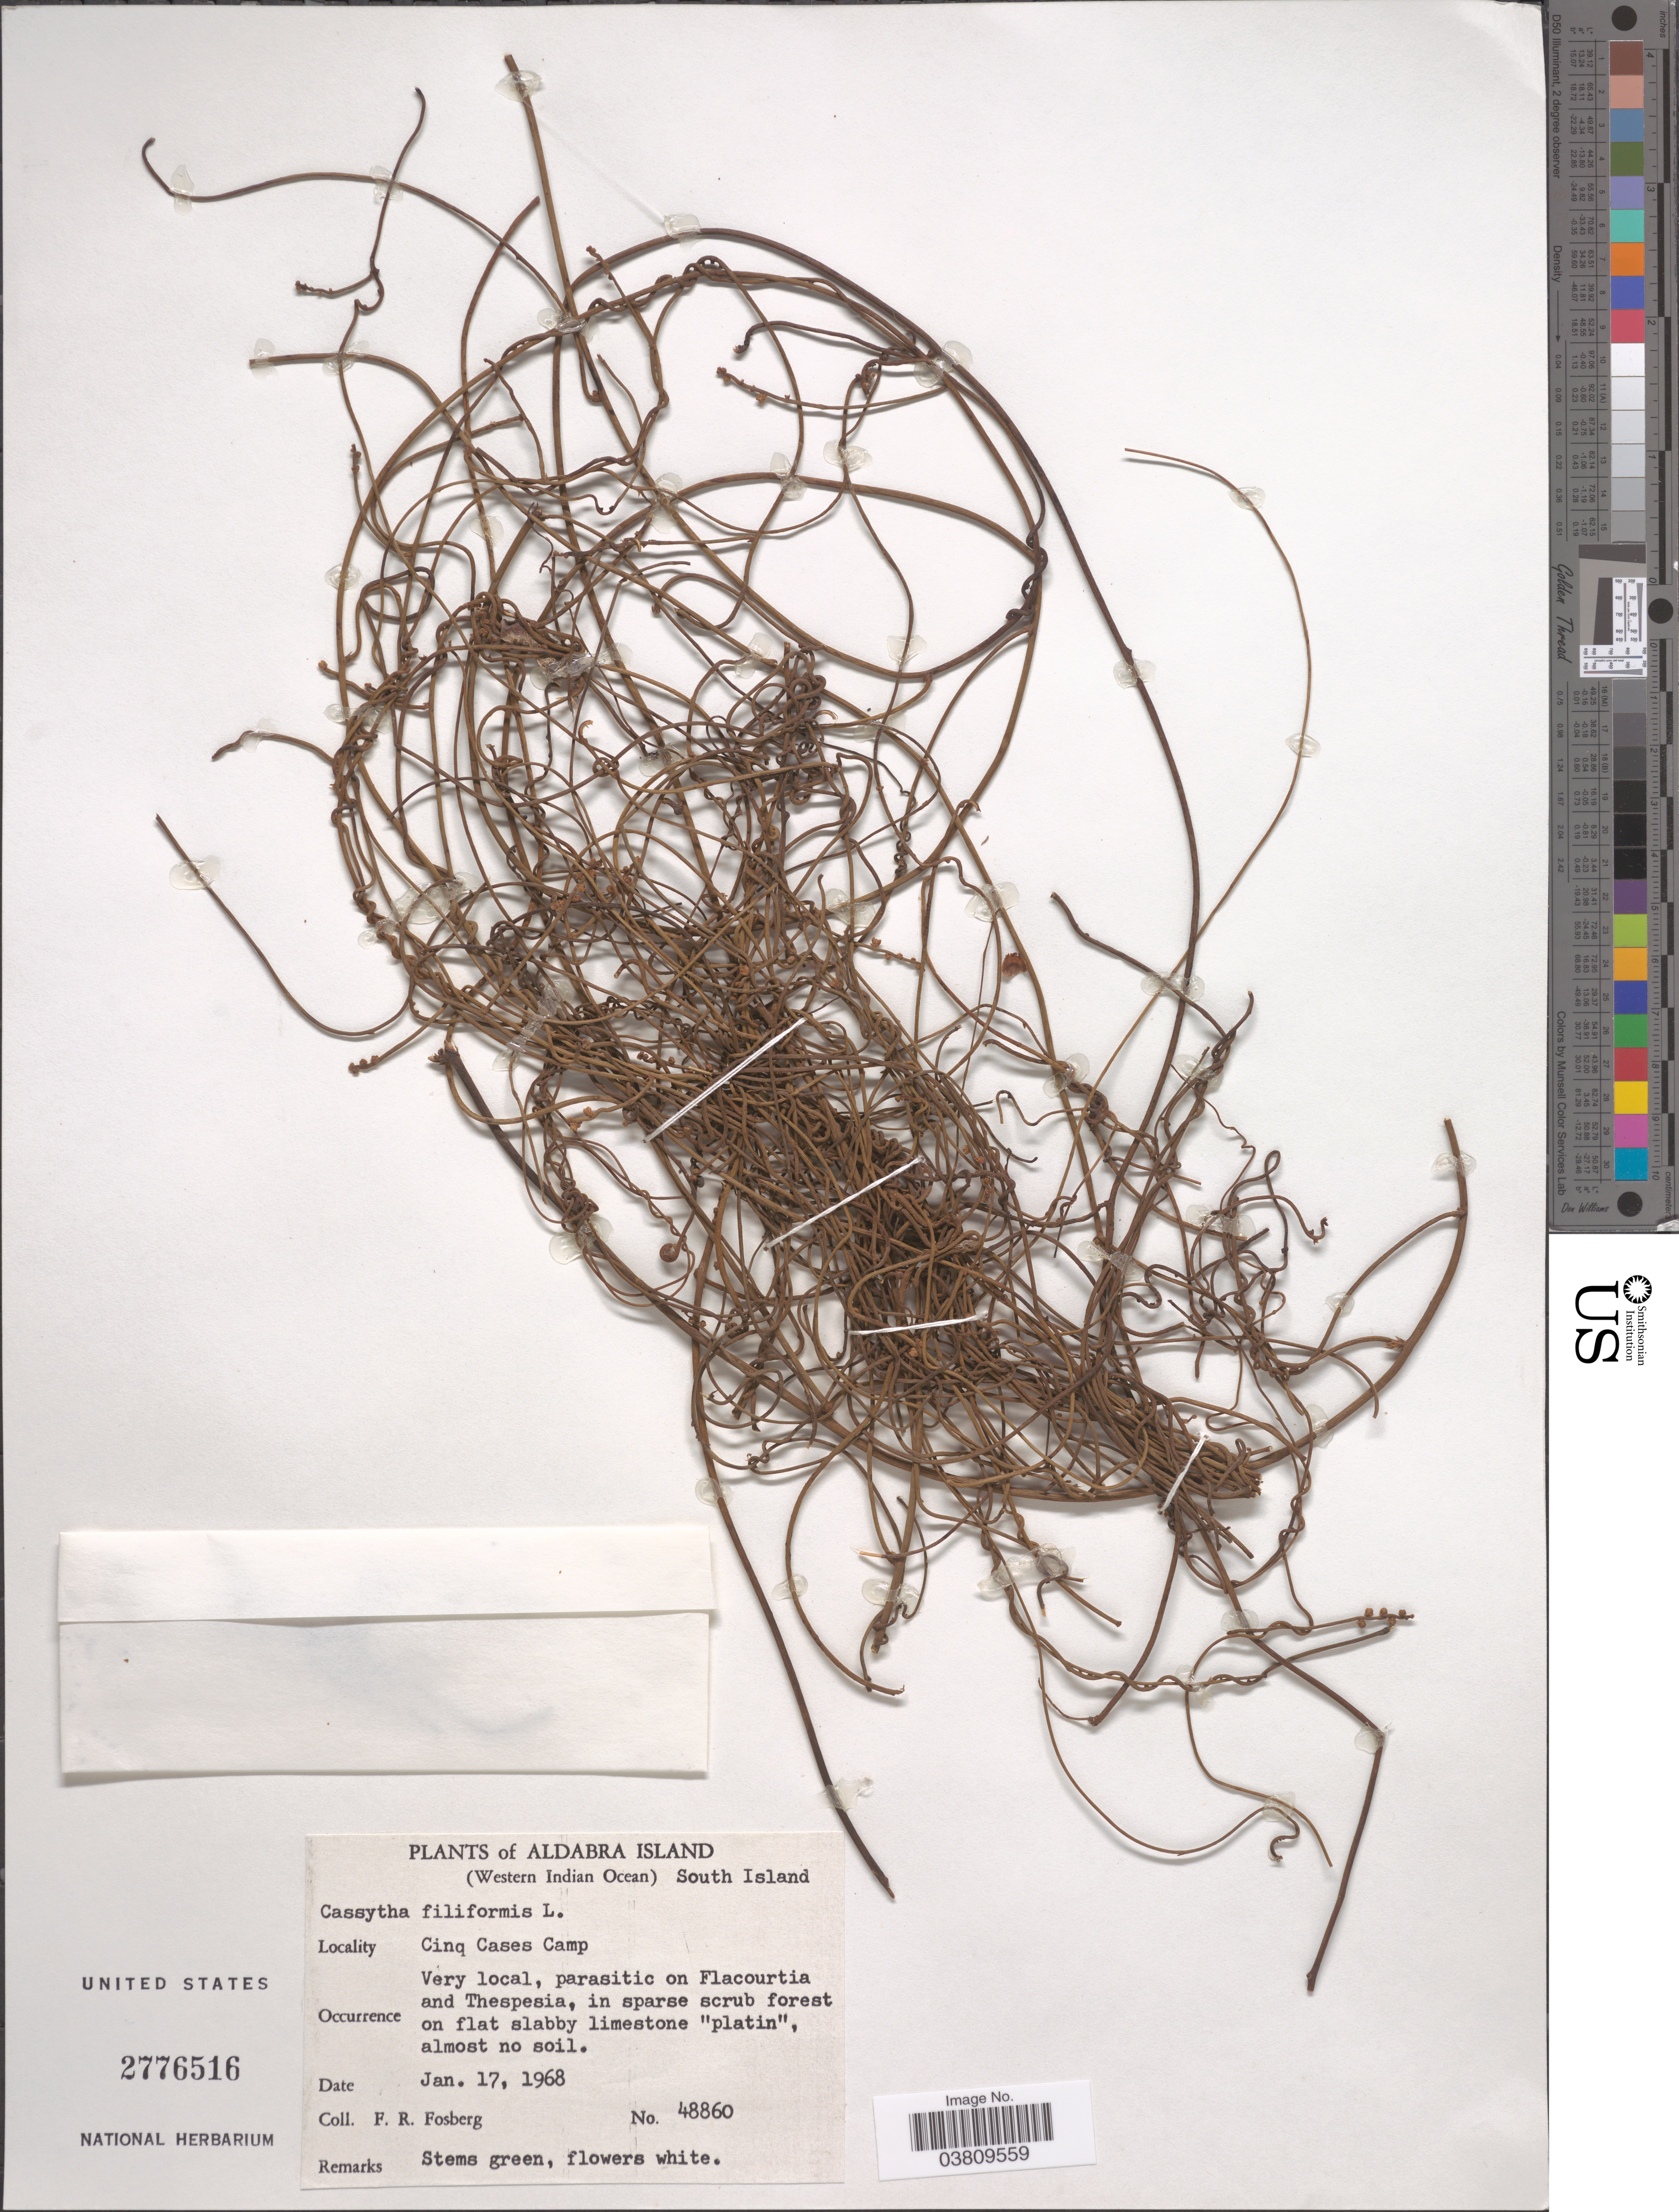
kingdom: Plantae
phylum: Tracheophyta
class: Magnoliopsida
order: Laurales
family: Lauraceae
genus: Cassytha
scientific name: Cassytha filiformis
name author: L.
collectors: F. R. Fosberg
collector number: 48860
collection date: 1968-01-17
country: Seychelles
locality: Aldabra Island. (Western Indian Ocean) South Island. Cinq Cases Camp.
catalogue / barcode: US 2776516